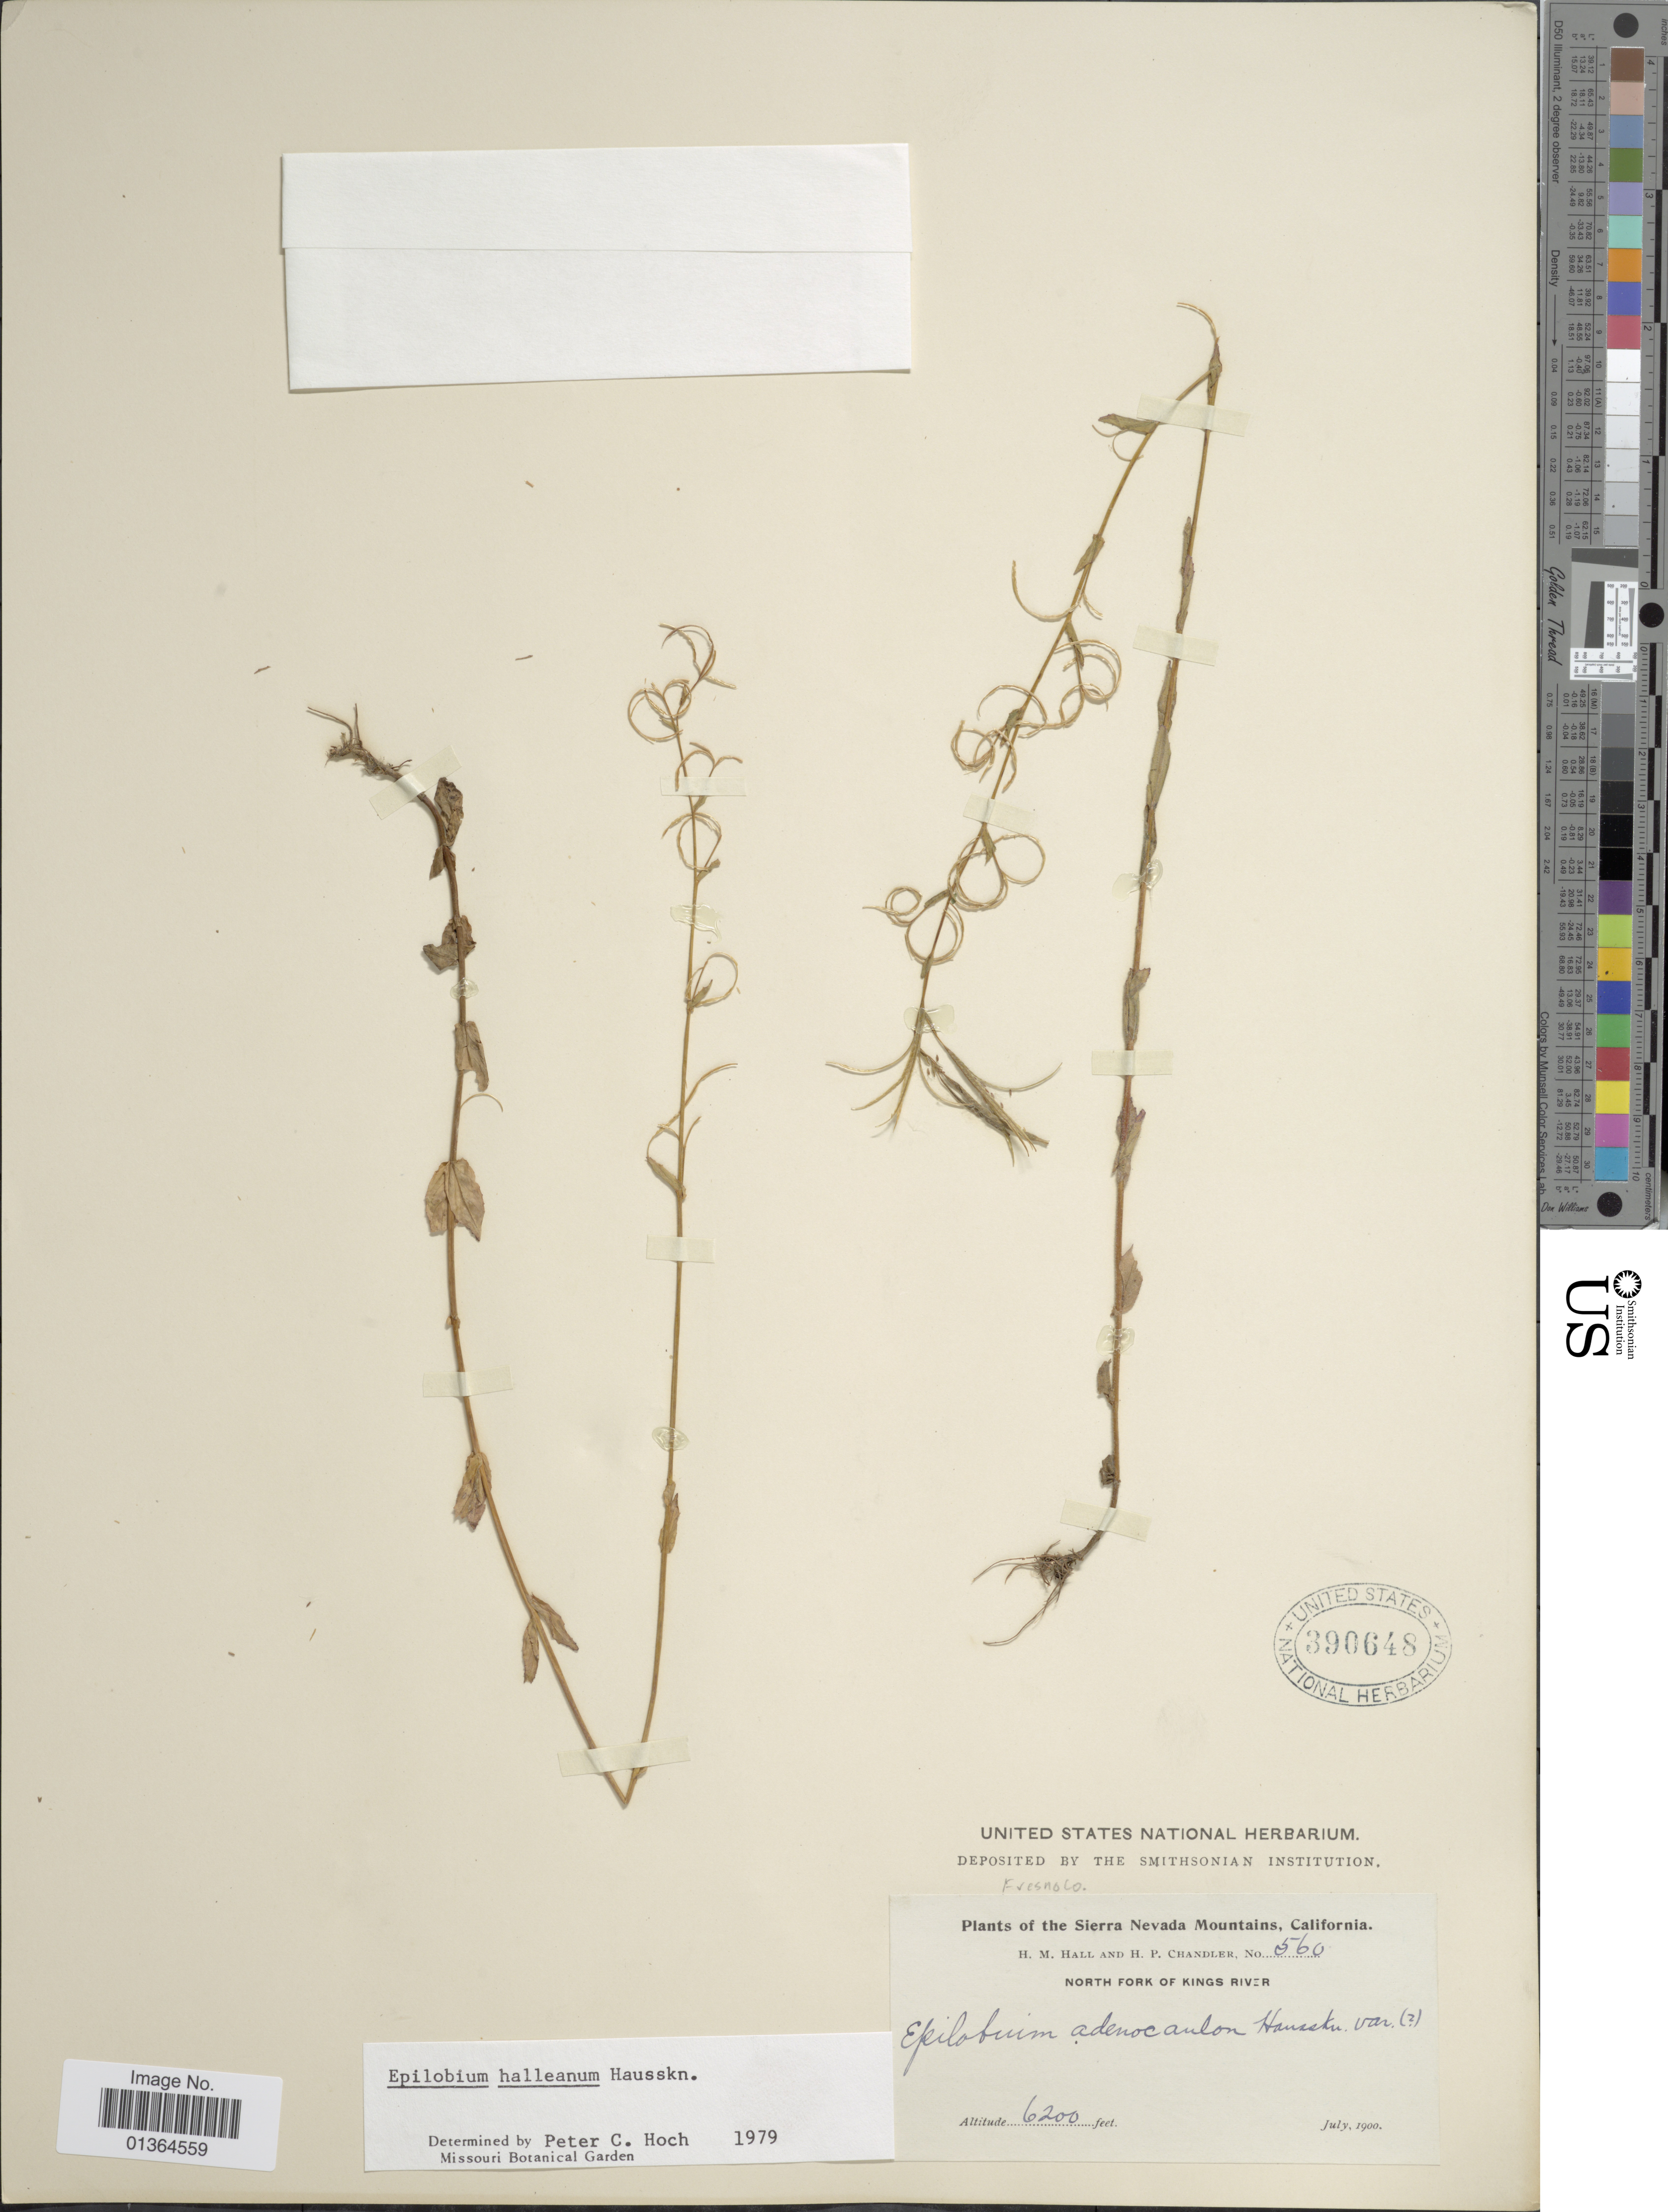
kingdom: Plantae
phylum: Tracheophyta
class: Magnoliopsida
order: Myrtales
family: Onagraceae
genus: Epilobium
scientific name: Epilobium hallianum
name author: Hausskn.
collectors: H. M. Hall & H. Chandler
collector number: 560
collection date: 1900-07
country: United States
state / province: California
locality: Sierra Nevada Mountains. North Fork of Kings river.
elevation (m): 1890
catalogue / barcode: US 390648